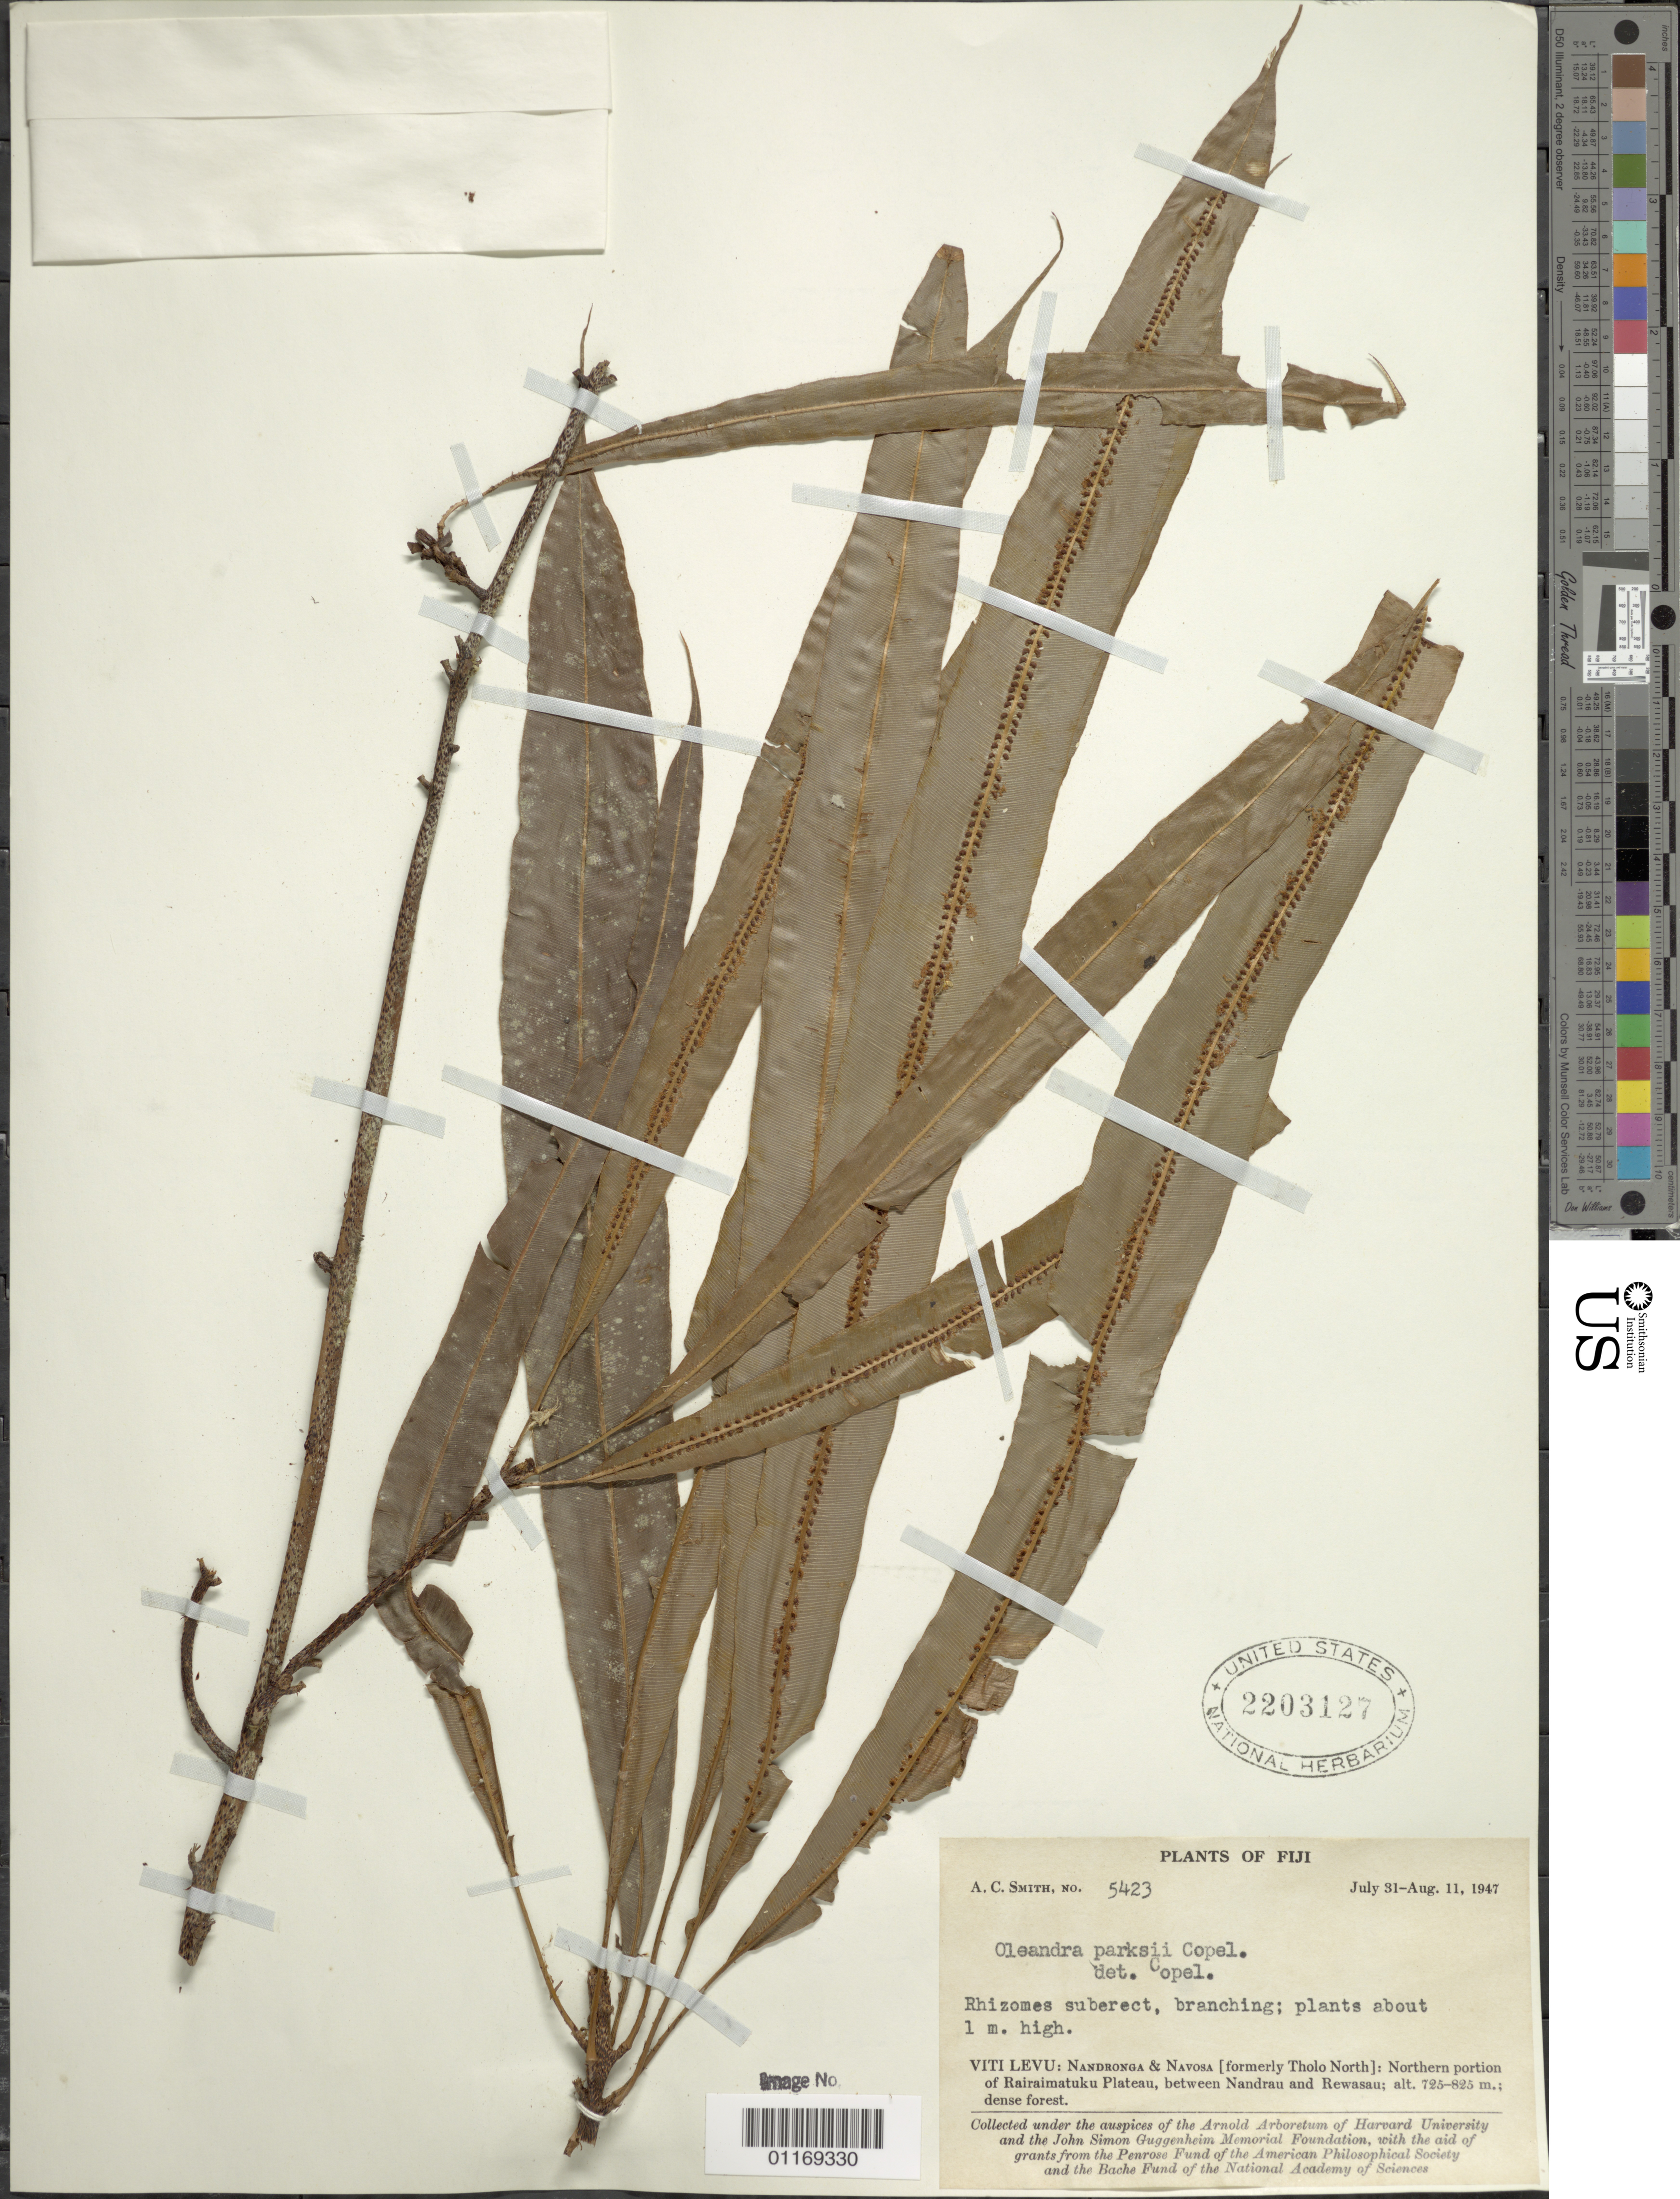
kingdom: Plantae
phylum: Tracheophyta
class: Polypodiopsida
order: Polypodiales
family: Oleandraceae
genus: Oleandra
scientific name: Oleandra parksii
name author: Copel.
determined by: Copeland, E. B.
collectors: A. C. Smith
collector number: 5423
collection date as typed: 31 Jul 1947 to 11 Aug 1947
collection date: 1947-07-31/1947-08-11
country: Fiji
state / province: Western Division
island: Viti Levu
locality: N portion of Rairaimatuku Plateau, between Nandrau and Rewasau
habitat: Dense forest.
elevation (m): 725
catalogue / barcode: US 2203127